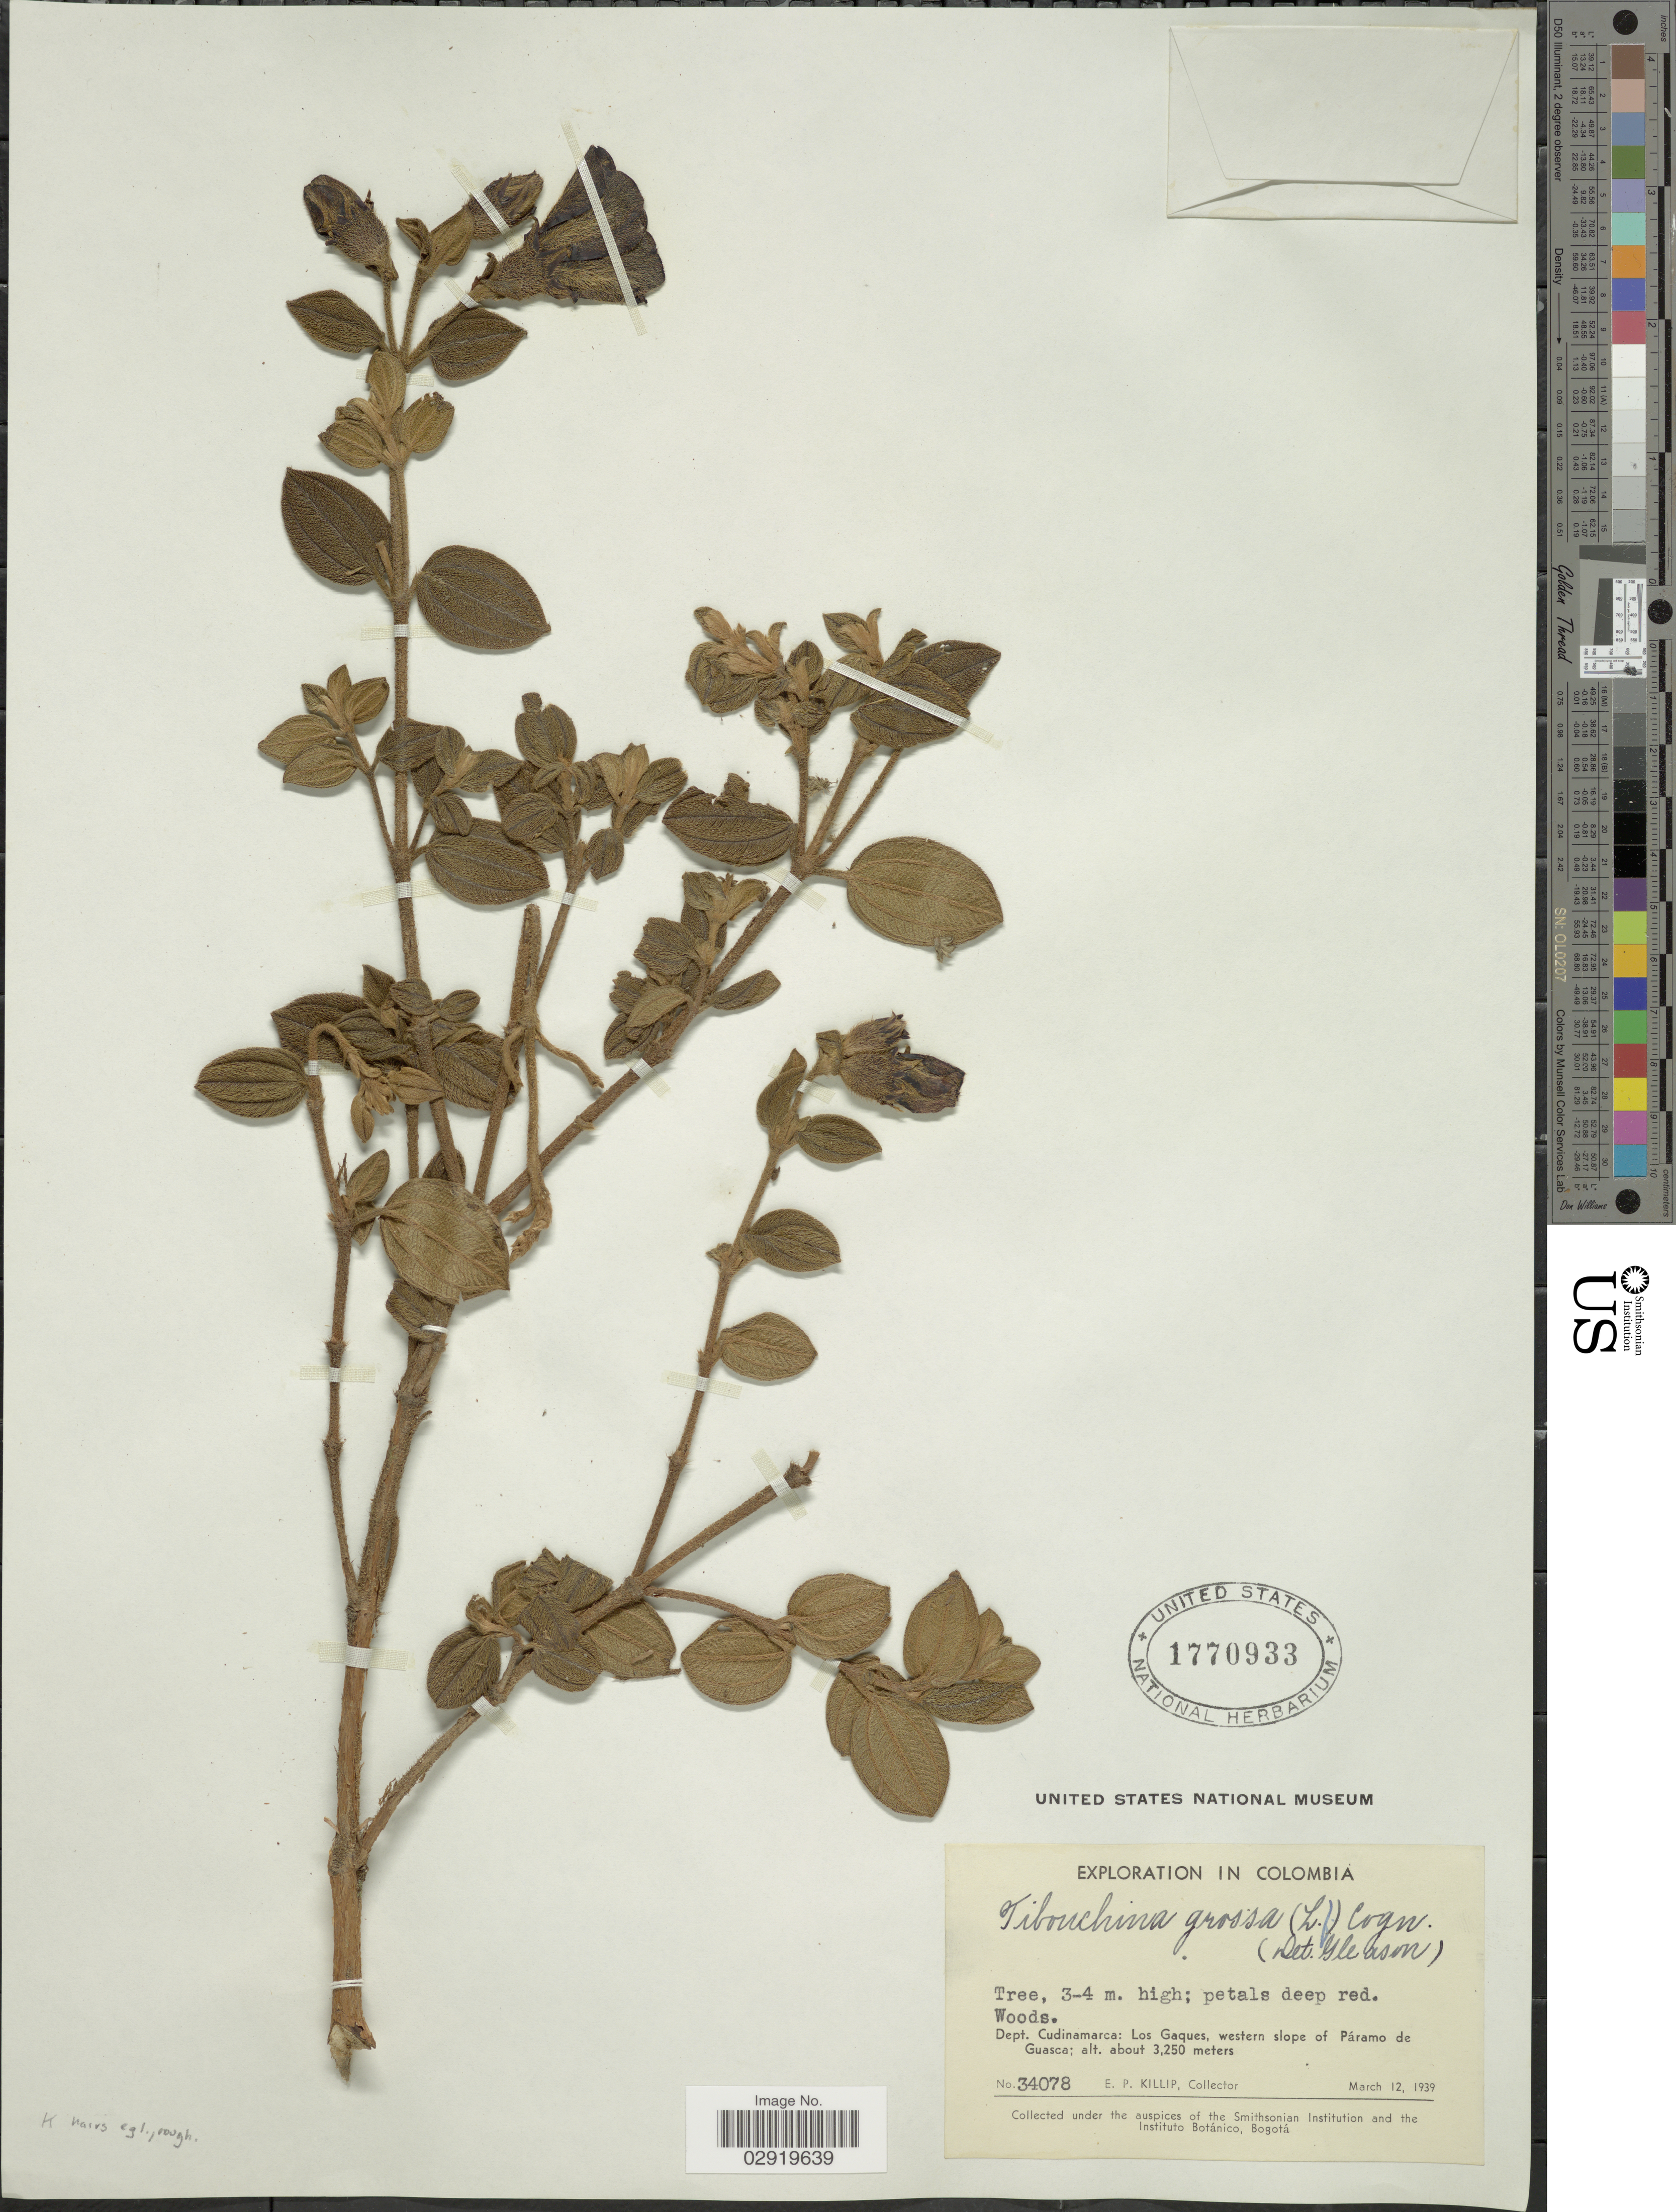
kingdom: Plantae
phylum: Tracheophyta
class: Magnoliopsida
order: Myrtales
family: Melastomataceae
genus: Chaetogastra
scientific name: Chaetogastra grossa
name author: (L. f.) P.J.F. Guim. & Michelang.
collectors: E. P. Killip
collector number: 34078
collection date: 1939-03-12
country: Colombia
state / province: Cundinamarca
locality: Dept. Cundinamarca: Los Gaques, western slope of Páramo de Guasca.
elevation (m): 3250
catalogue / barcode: US 1770933